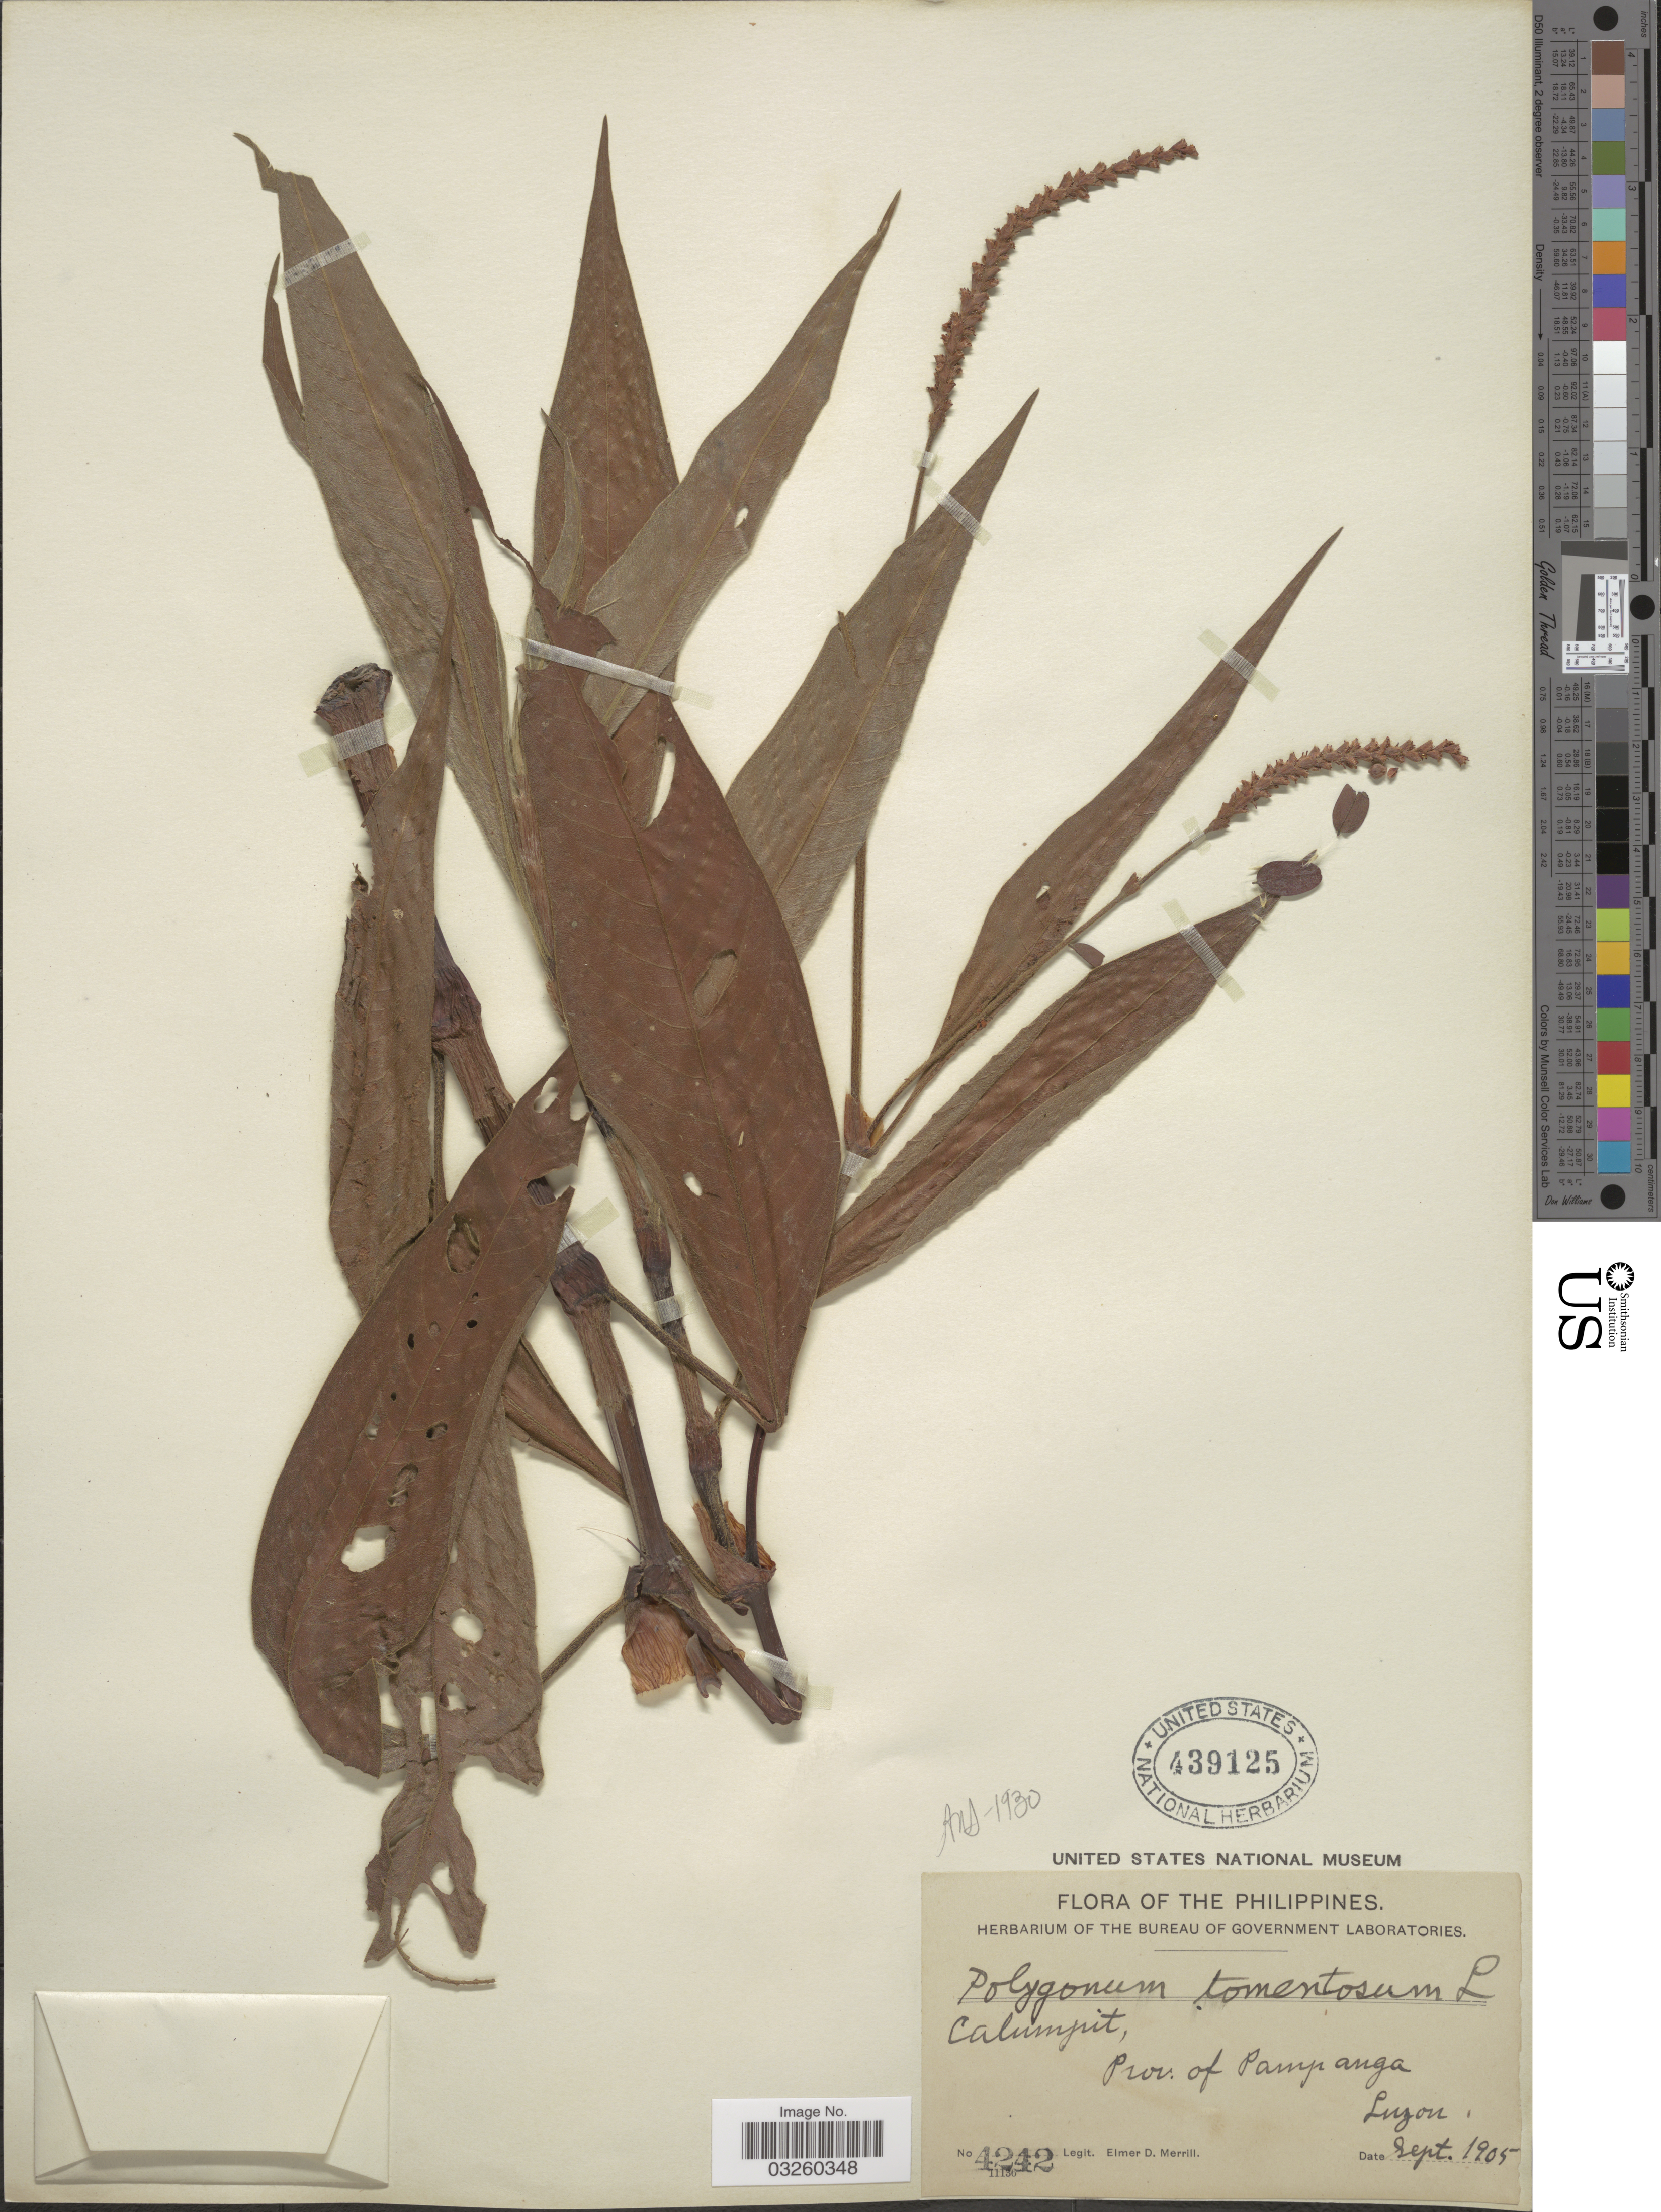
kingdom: Plantae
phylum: Tracheophyta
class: Magnoliopsida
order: Caryophyllales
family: Polygonaceae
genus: Polygonum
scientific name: Polygonum tomentosum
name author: Willd.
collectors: E. D. Merrill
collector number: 4242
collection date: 1905-09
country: Philippines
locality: Calumpit, Prov. of Pampanga. Luzon.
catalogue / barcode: US 439125